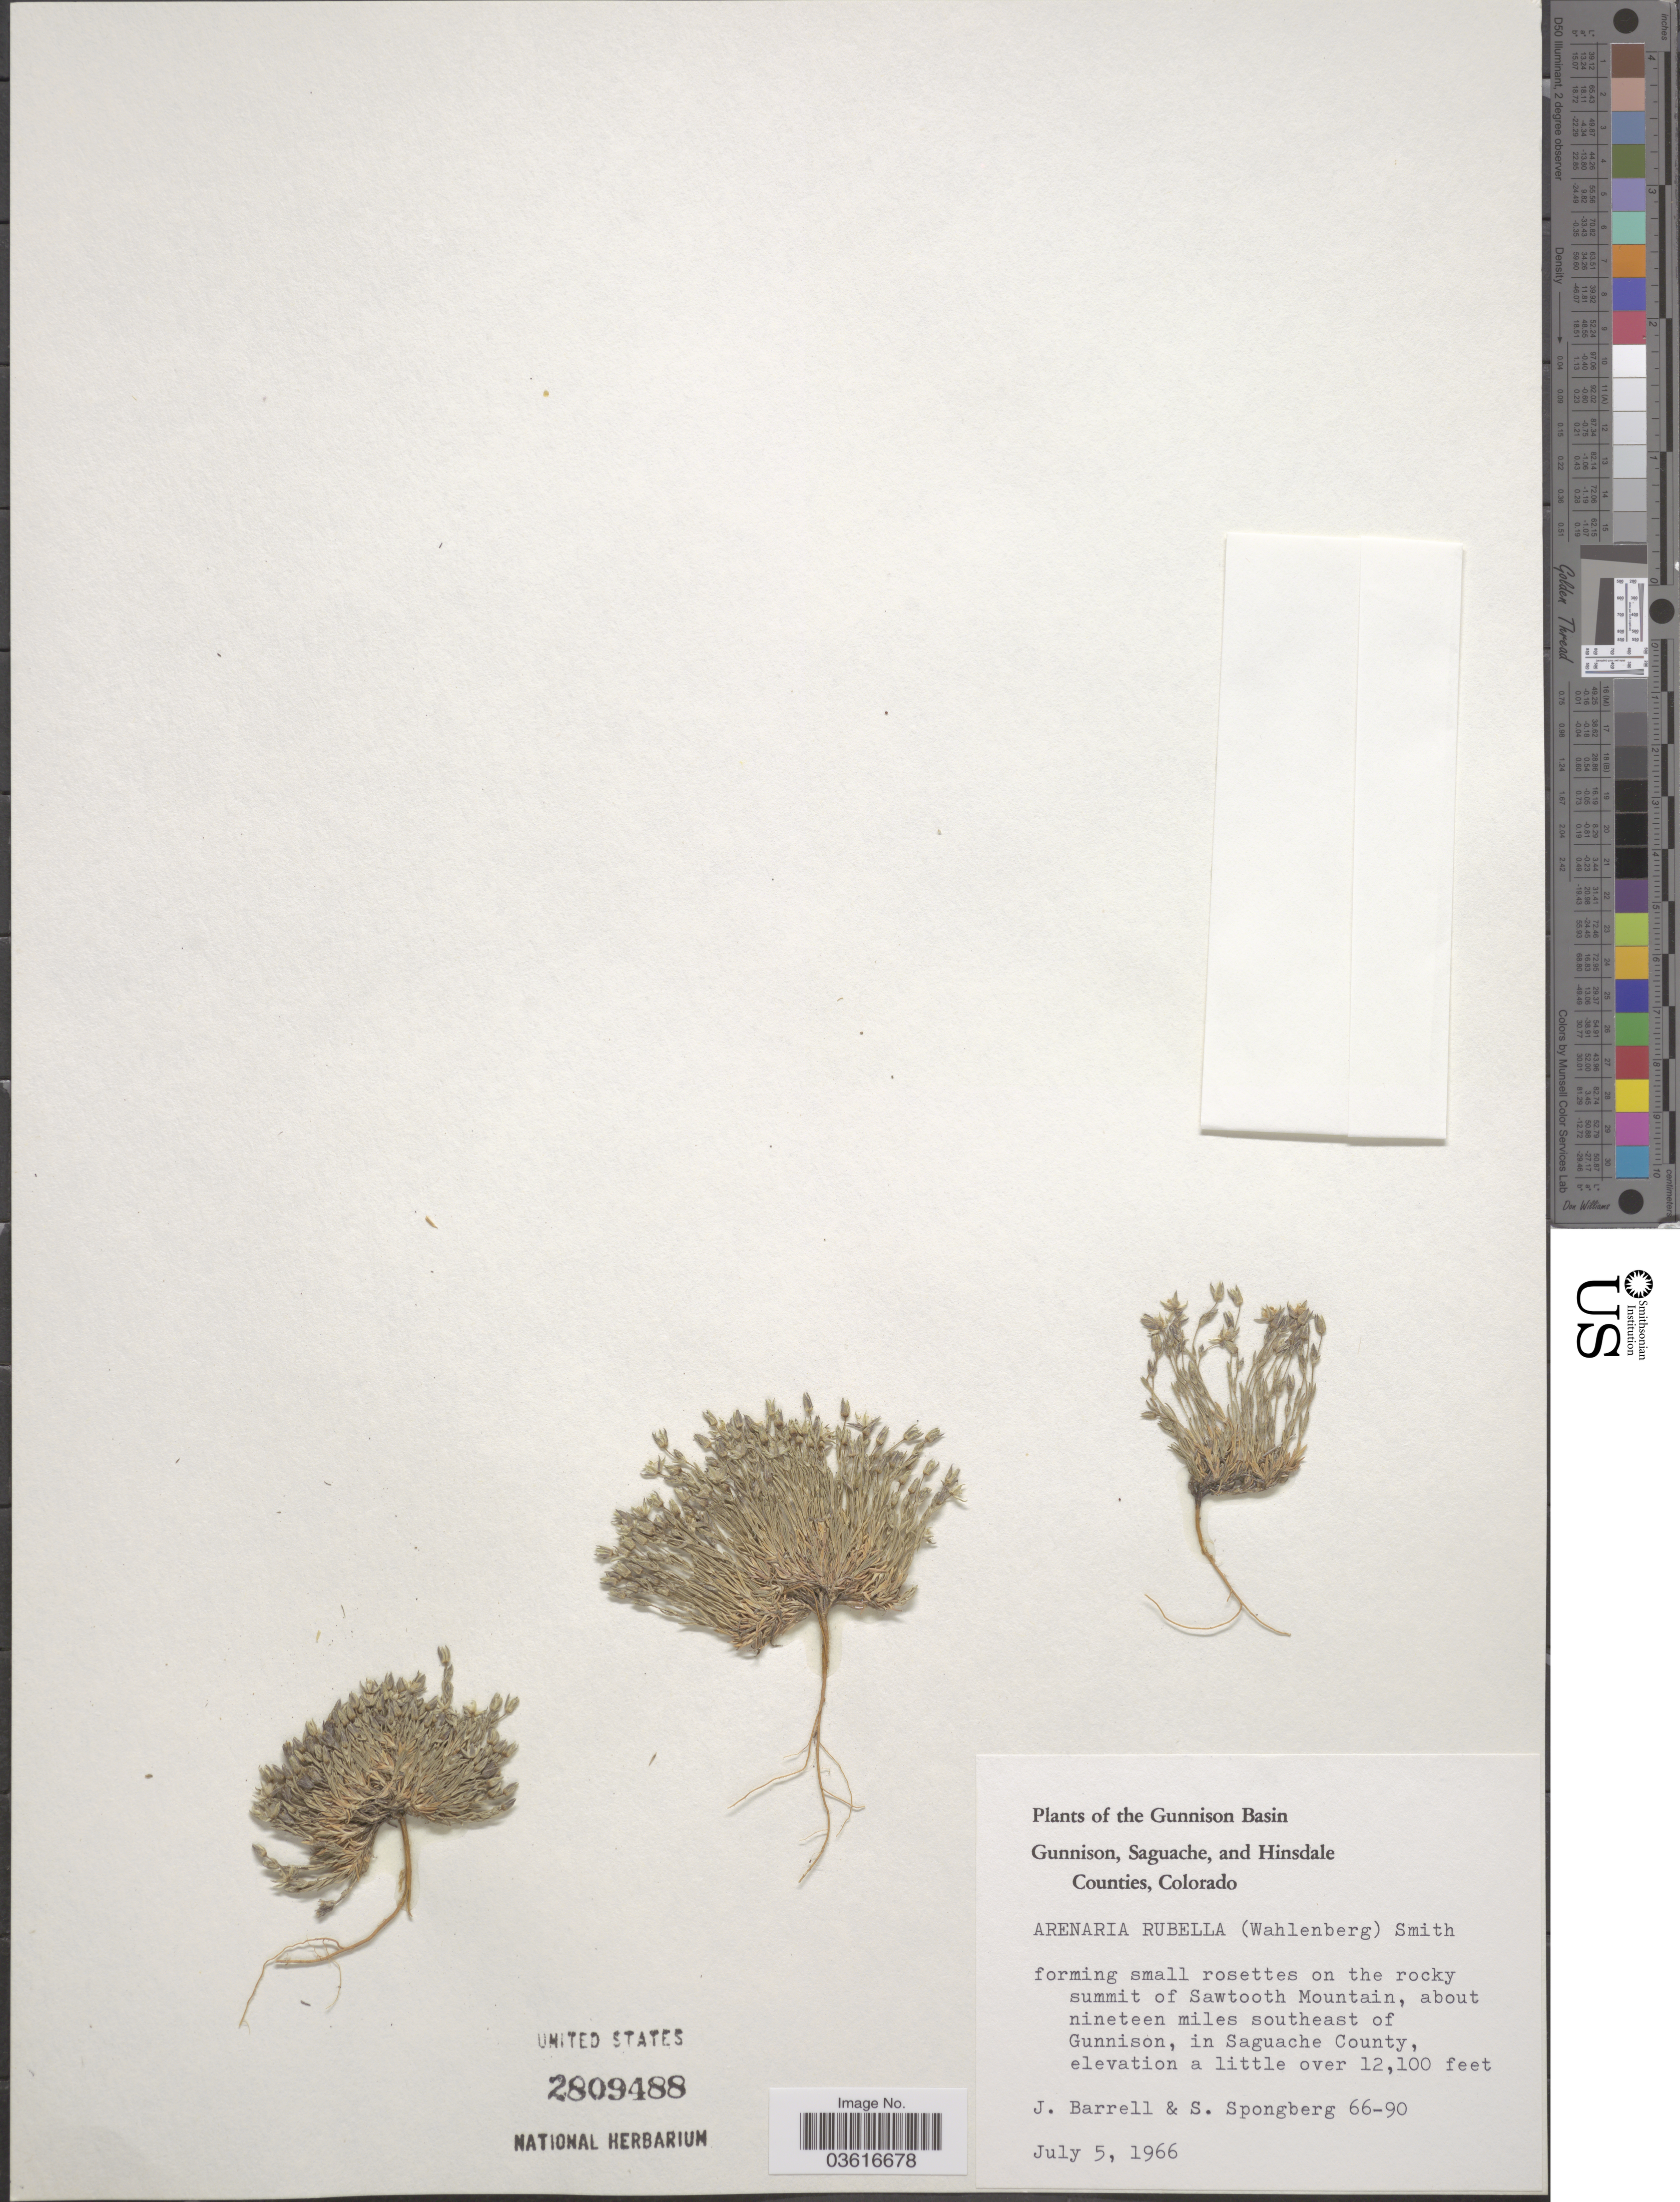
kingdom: Plantae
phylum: Tracheophyta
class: Magnoliopsida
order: Caryophyllales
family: Caryophyllaceae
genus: Minuartia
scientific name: Minuartia rubella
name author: (Wahlenb.) Hiern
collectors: J. Barrell & S. A.Spongberg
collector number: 66-90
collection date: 1966-07-05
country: United States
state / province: Colorado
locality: Gunnison Basin. Summit of Sawtooth Mountain, about nineteen miles southeast of Gunnison, in Saguache County.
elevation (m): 3688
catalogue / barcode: US 2809488